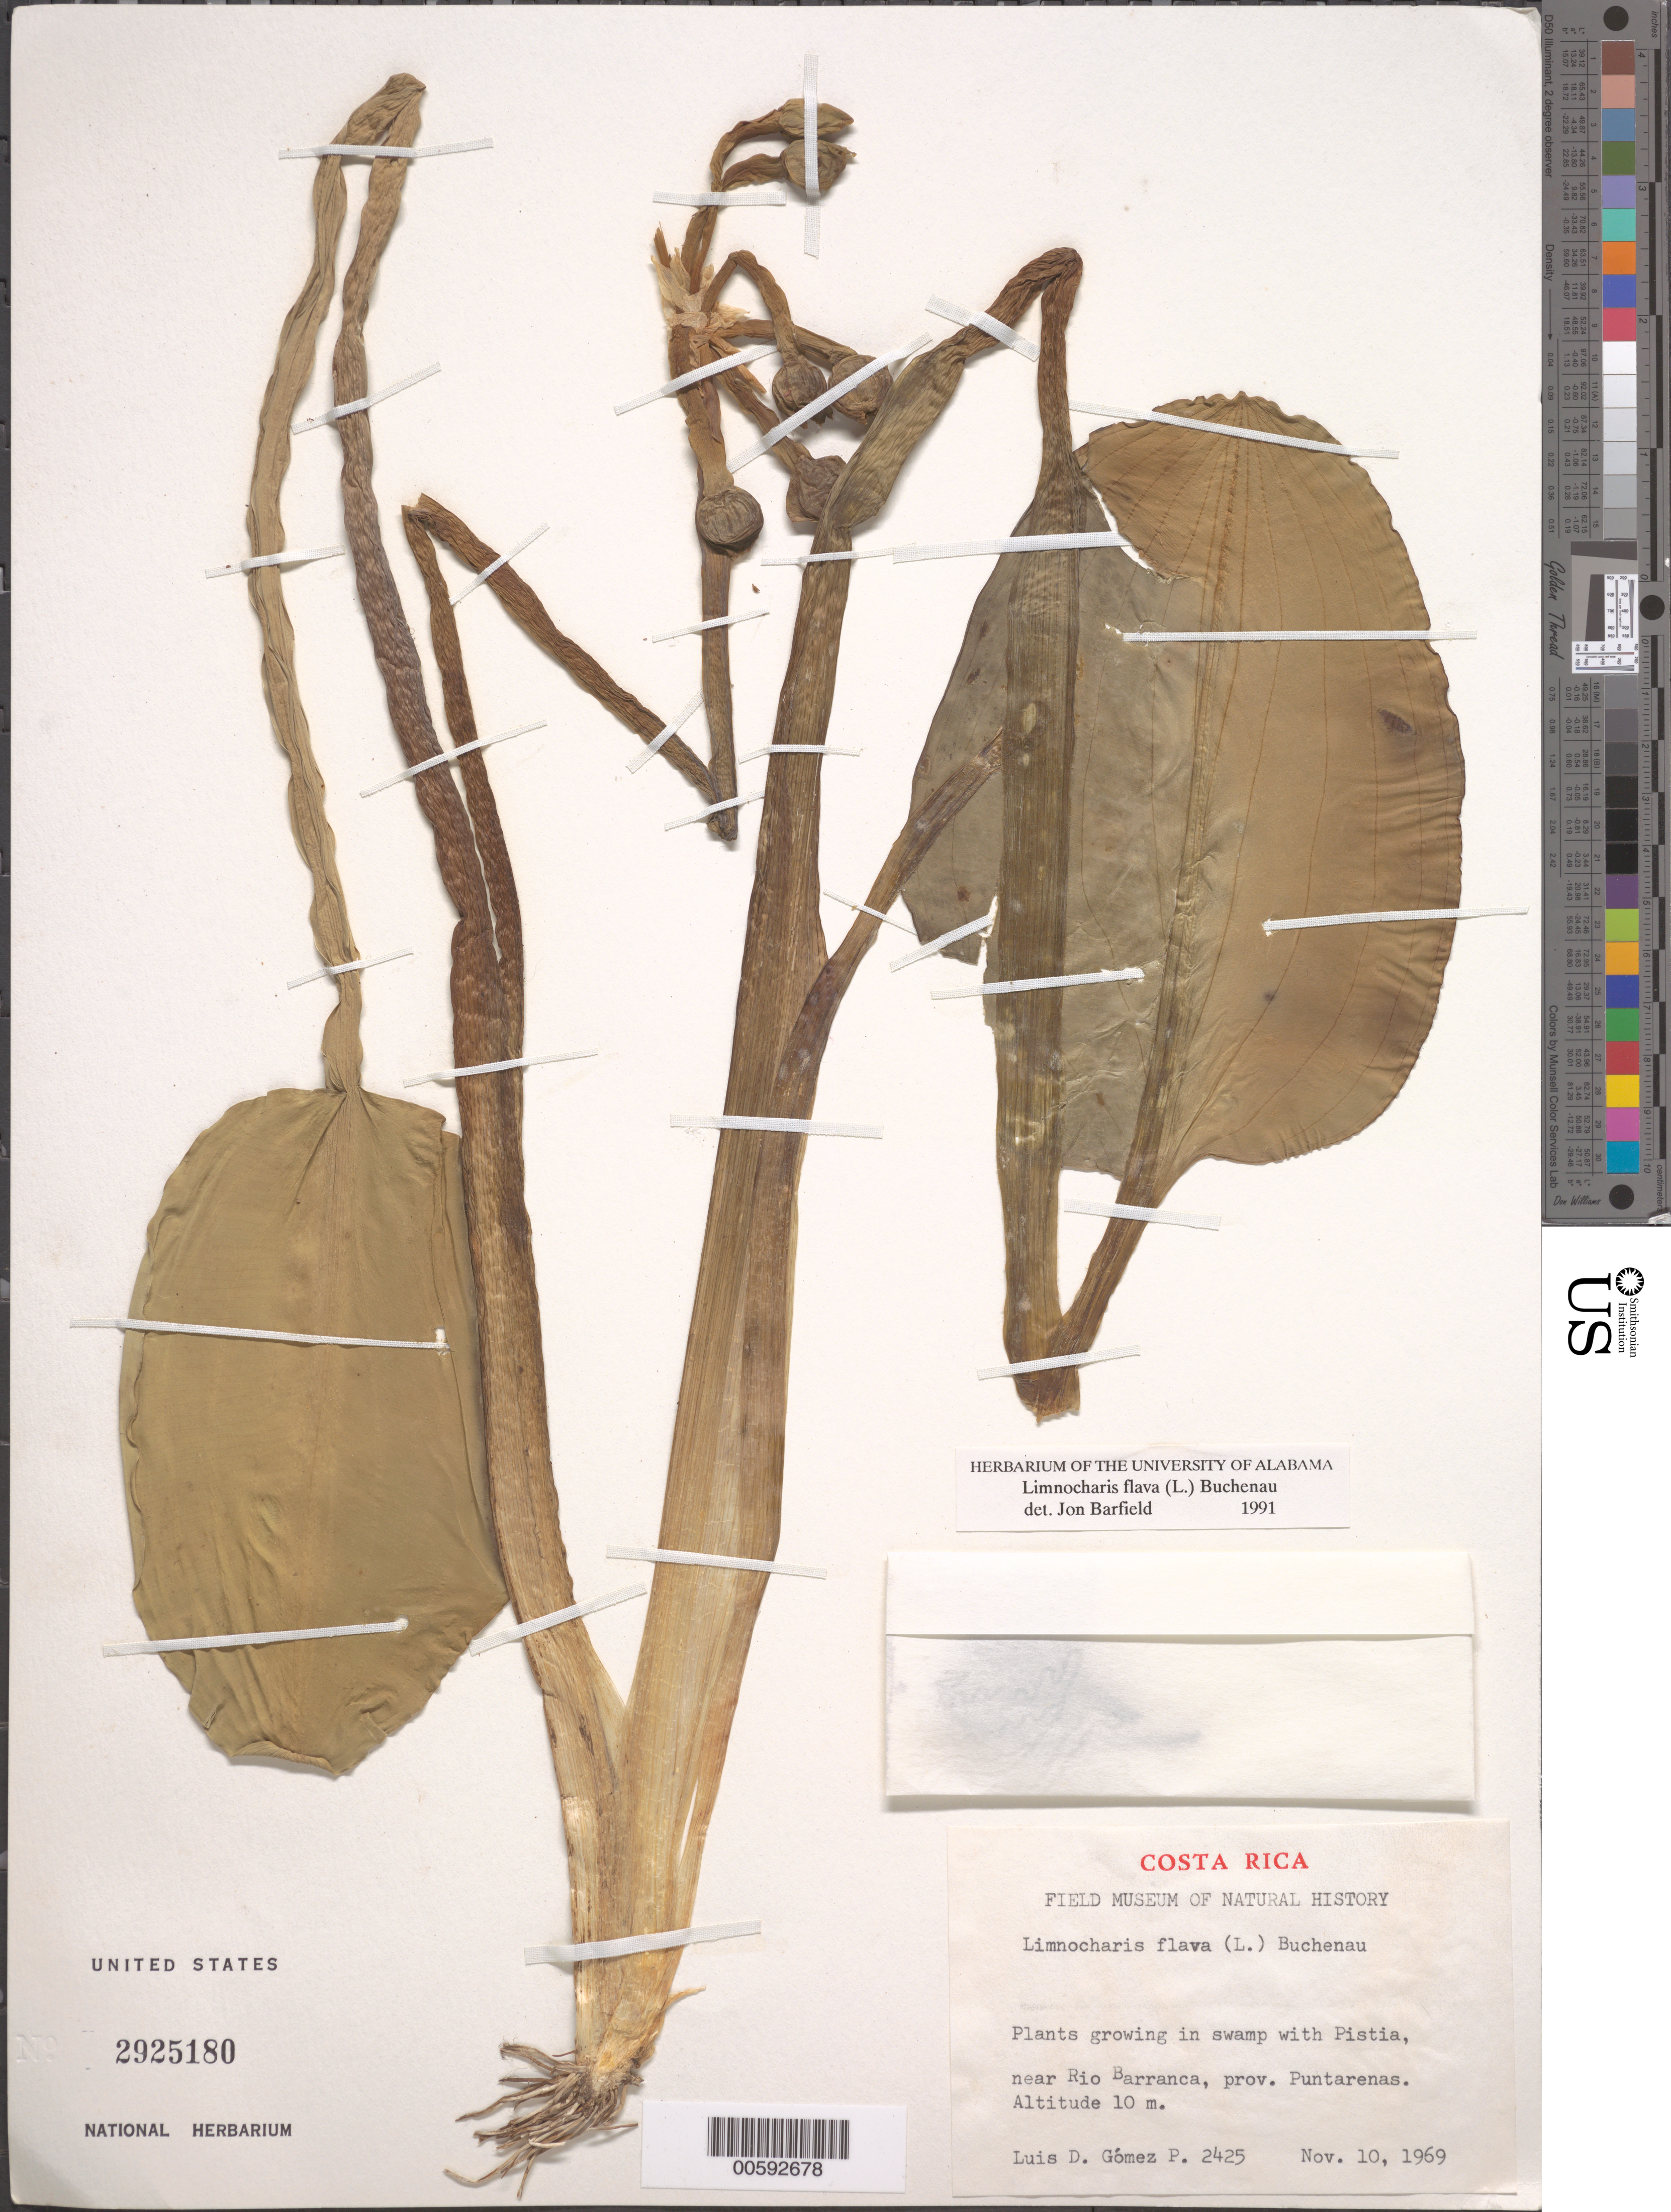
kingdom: Plantae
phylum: Tracheophyta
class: Liliopsida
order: Alismatales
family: Alismataceae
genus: Limnocharis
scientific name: Limnocharis flava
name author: (L.) Buchenau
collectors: L. D. Gómez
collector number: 2425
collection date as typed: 10 Nov 1969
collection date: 1969-11-10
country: Costa Rica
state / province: Puntarenas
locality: Near Rio Barranca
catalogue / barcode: US 2925180